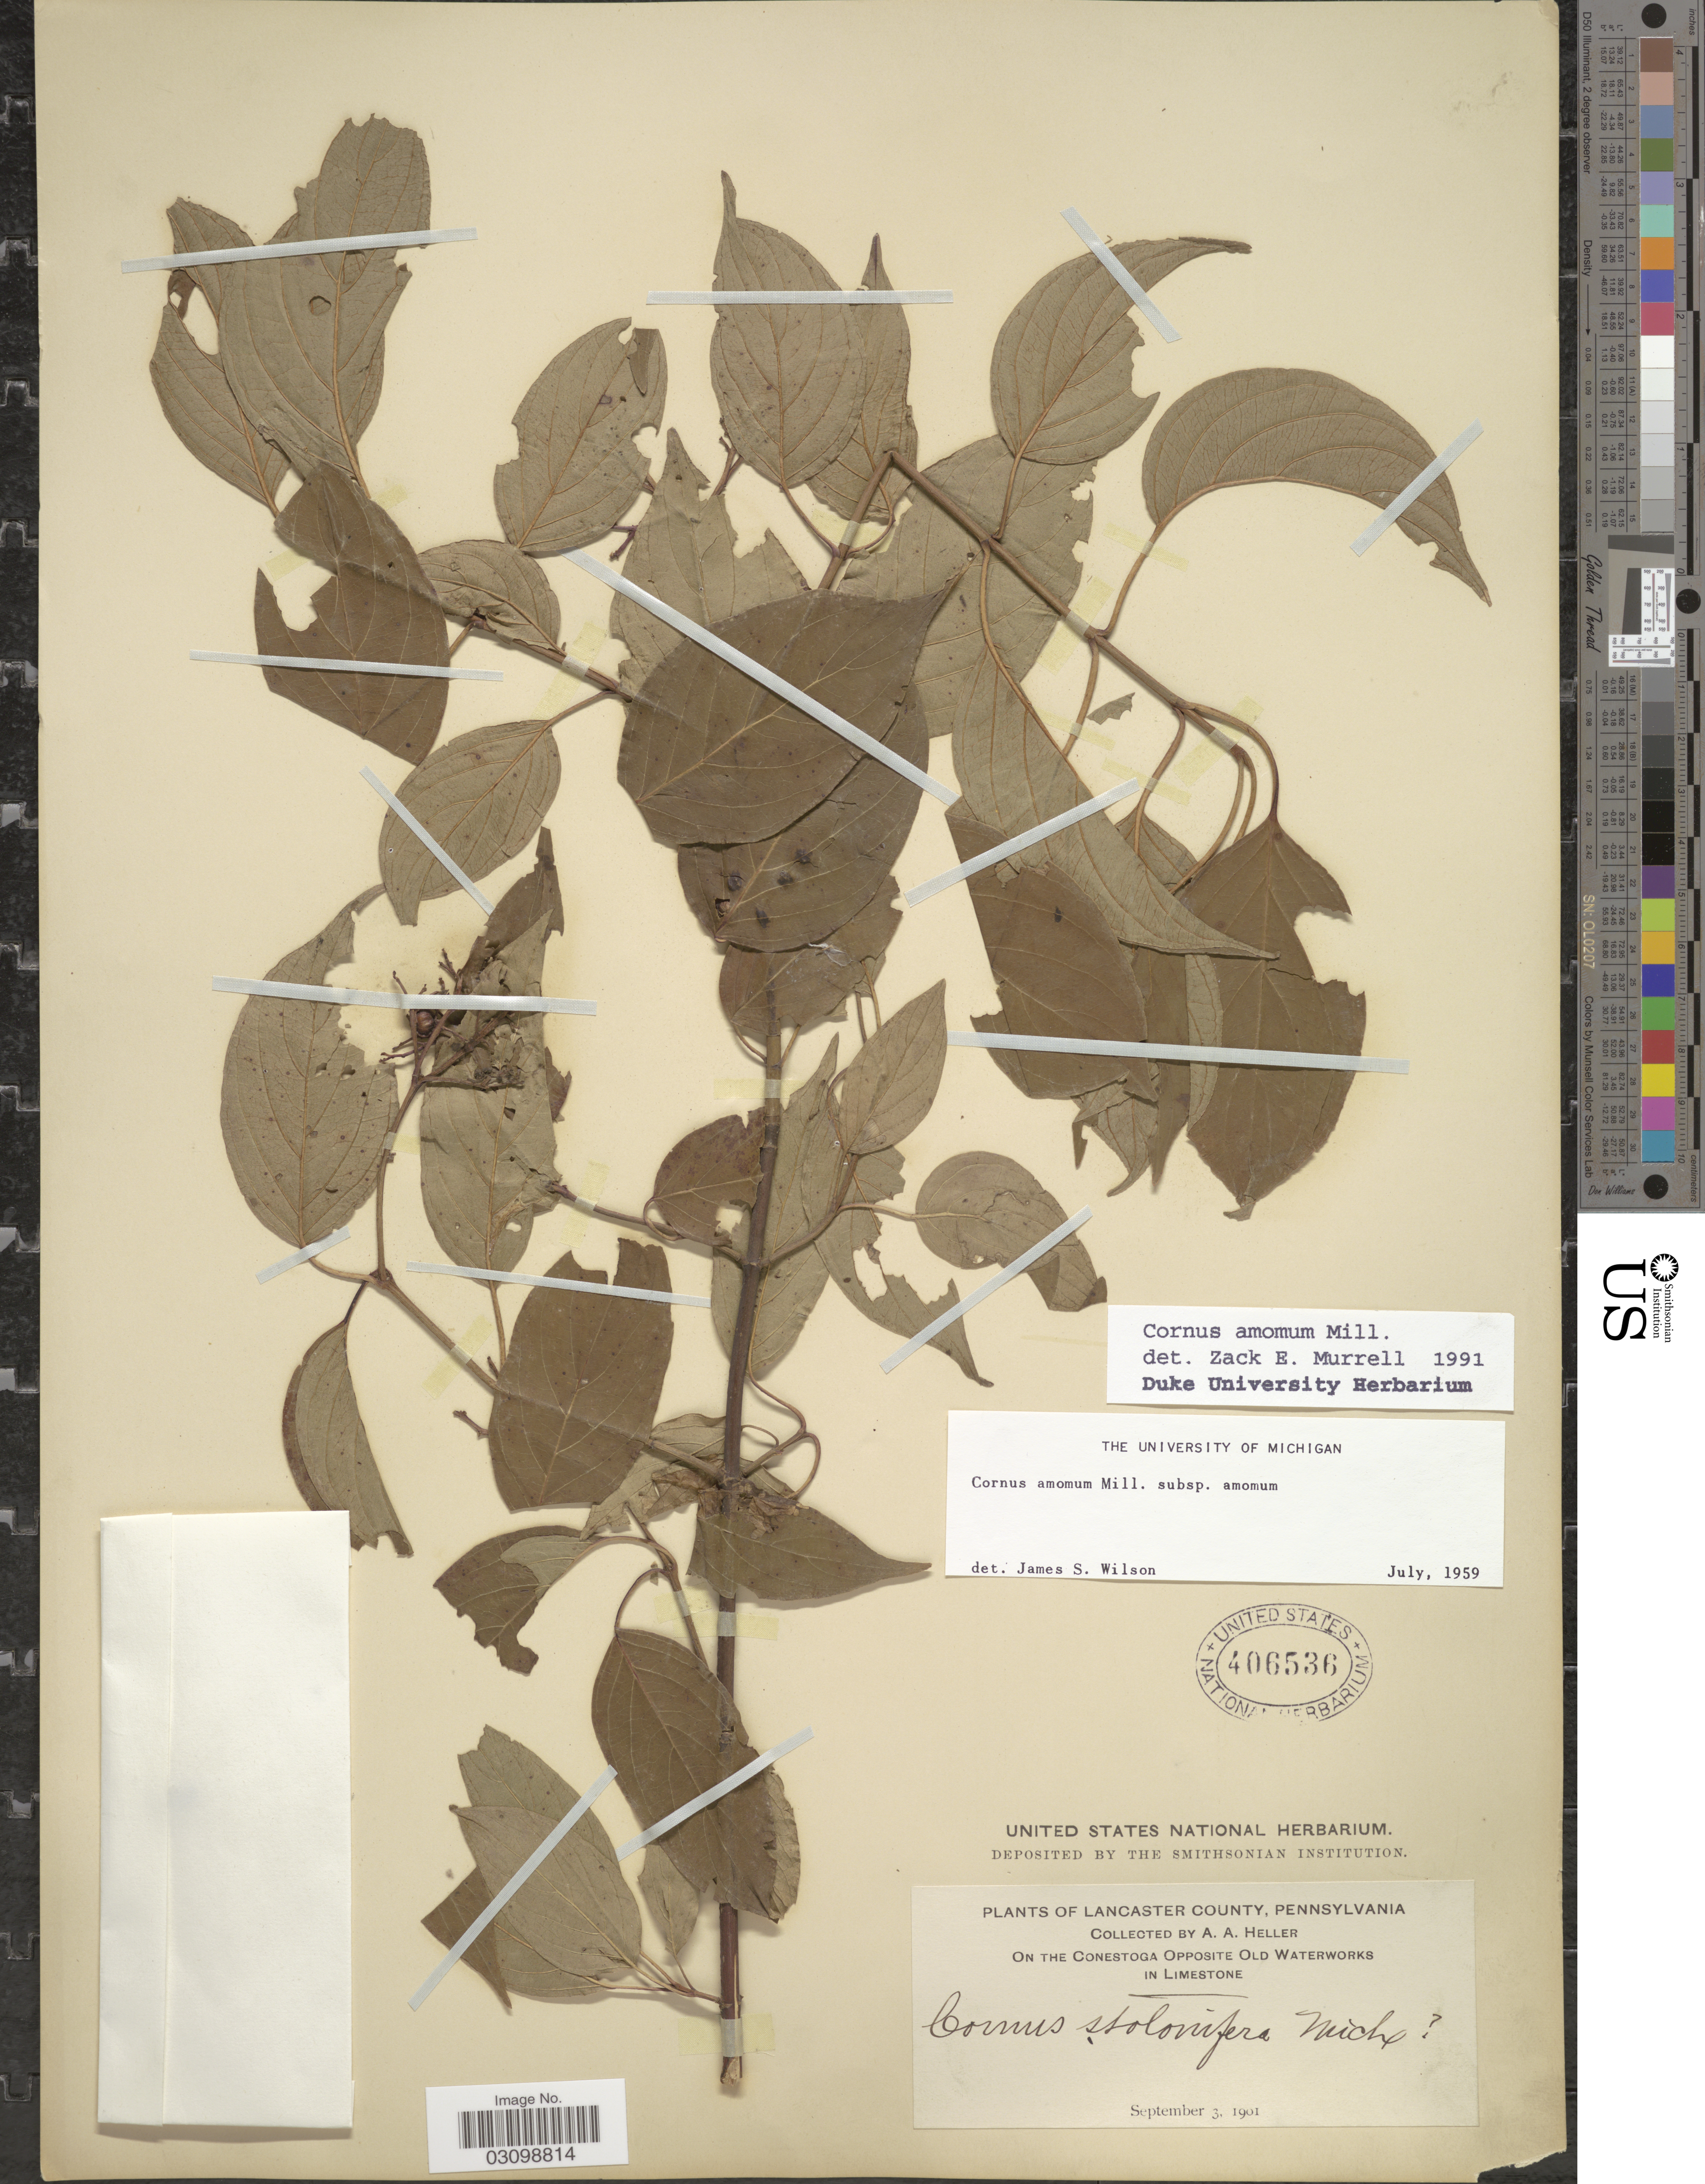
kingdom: Plantae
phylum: Tracheophyta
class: Magnoliopsida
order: Cornales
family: Cornaceae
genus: Cornus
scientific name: Cornus amomum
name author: Mill.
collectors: A. A. Heller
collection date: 1901-09-03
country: United States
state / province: Pennsylvania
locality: Lancaster County. On the Conestoga Opposite Old Waterworks in limestone.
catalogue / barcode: US 406536